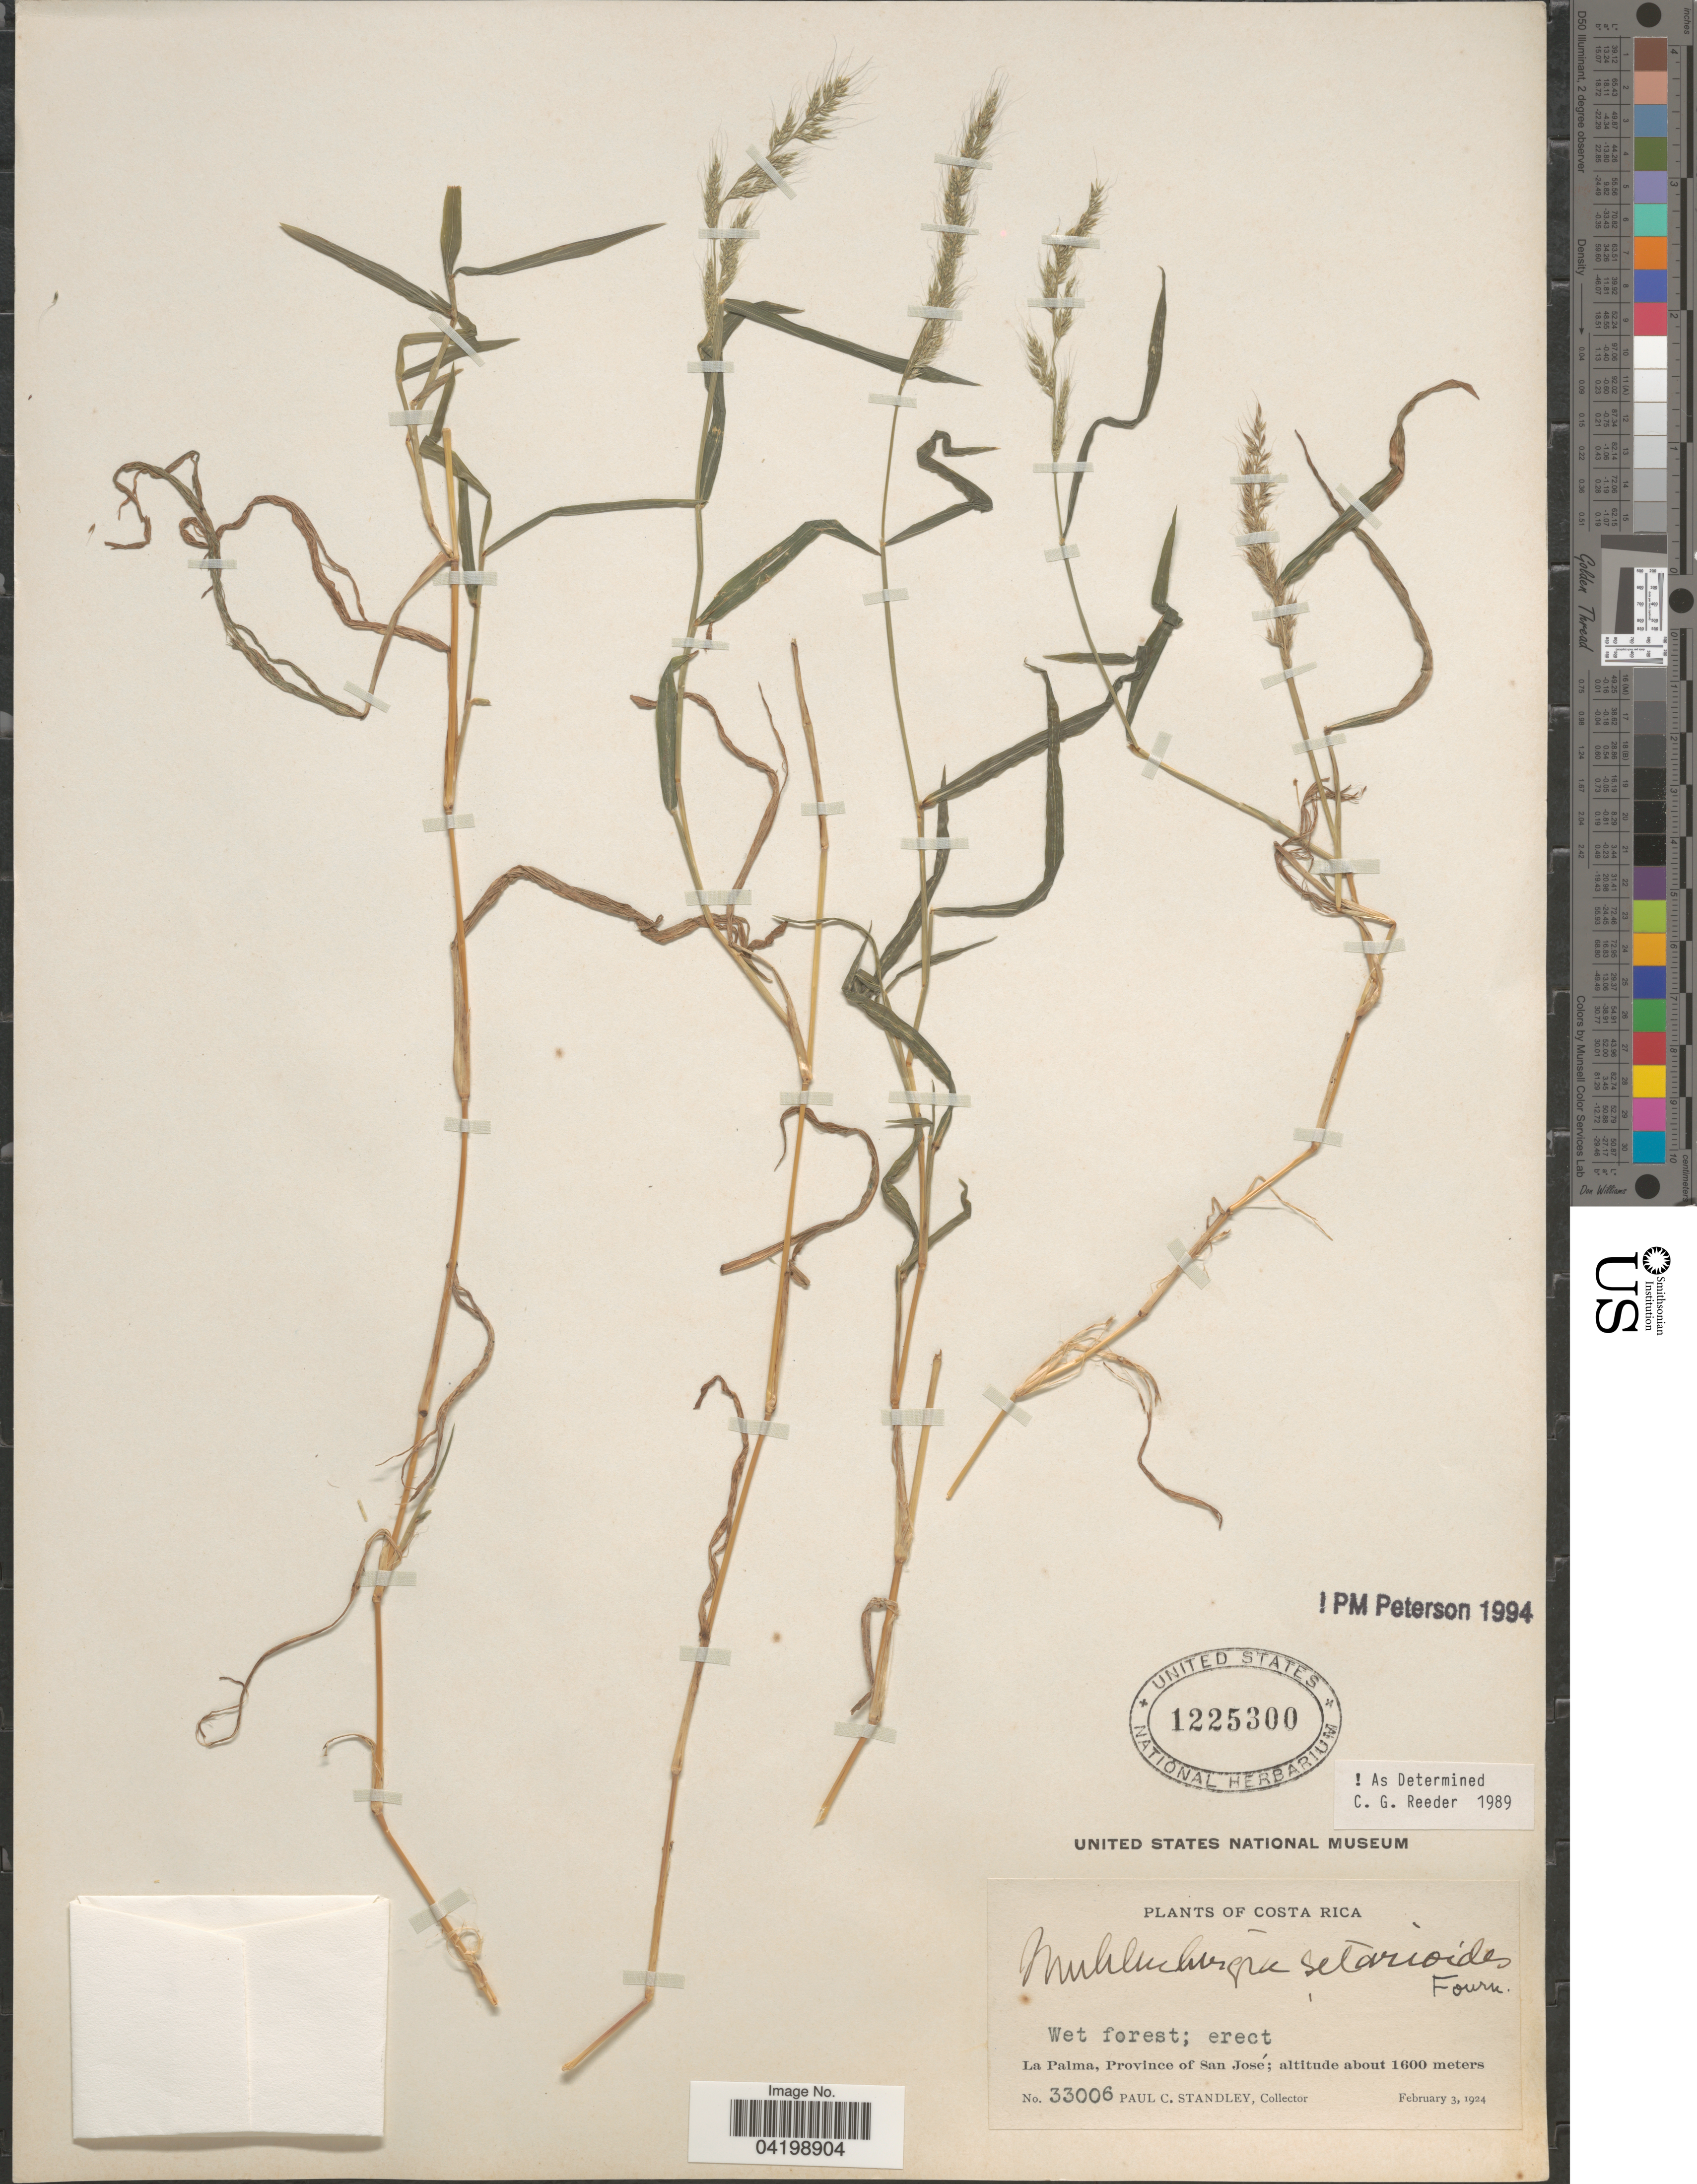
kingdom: Plantae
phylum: Tracheophyta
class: Liliopsida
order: Poales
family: Poaceae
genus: Muhlenbergia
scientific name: Muhlenbergia setarioides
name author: E. Fourn.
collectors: P. C. Standley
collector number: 33006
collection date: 1924-02-03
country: Costa Rica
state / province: San José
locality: La Palma.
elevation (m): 1600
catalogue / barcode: US 1225300